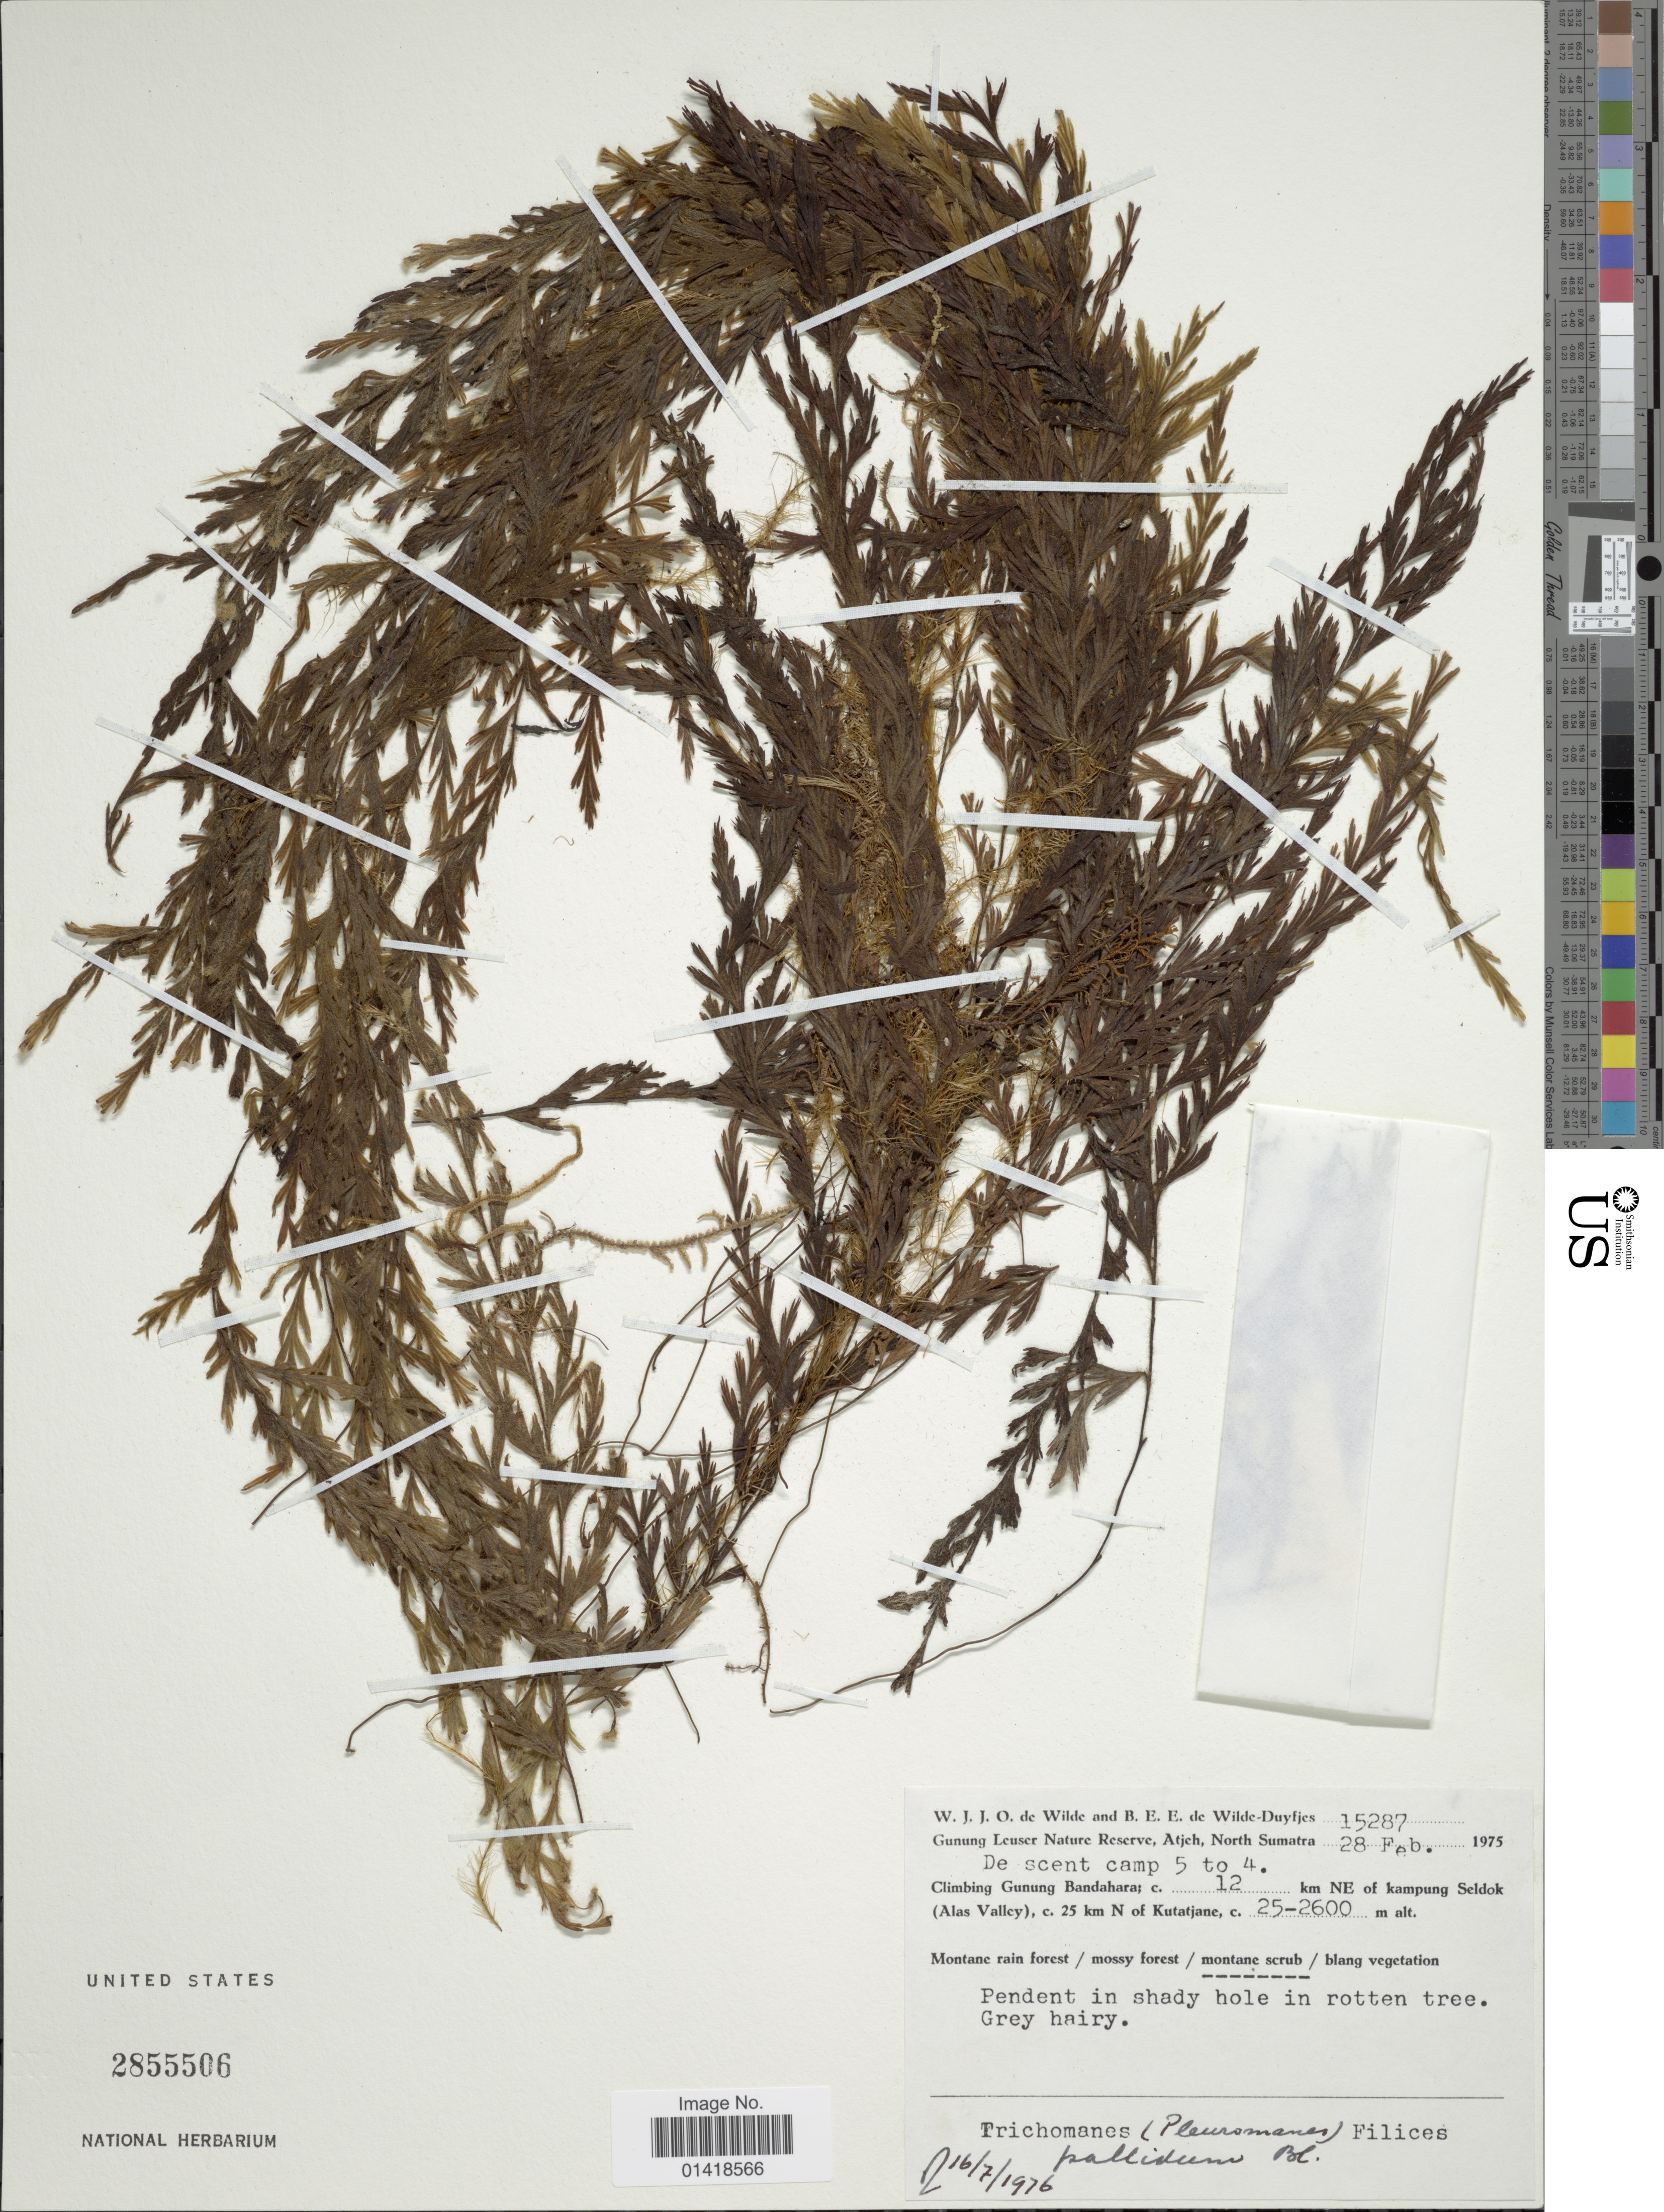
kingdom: Plantae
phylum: Tracheophyta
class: Polypodiopsida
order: Hymenophyllales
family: Hymenophyllaceae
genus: Hymenophyllum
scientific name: Hymenophyllum pallidum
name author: (Blume) Ebihara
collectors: W. J. de Wilde & B. E. de Wilde-Duyfjes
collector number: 15287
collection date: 1975-02-28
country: Indonesia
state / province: Sumatra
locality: Gunung Leuser Nature Reserve, Atjeh, North Sumatra. Climbing Gunung Bandahara; 12 km NE of kampung Seldok (Alas Valley), 25 km N of Kutatjane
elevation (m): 2500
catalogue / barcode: US 2855506